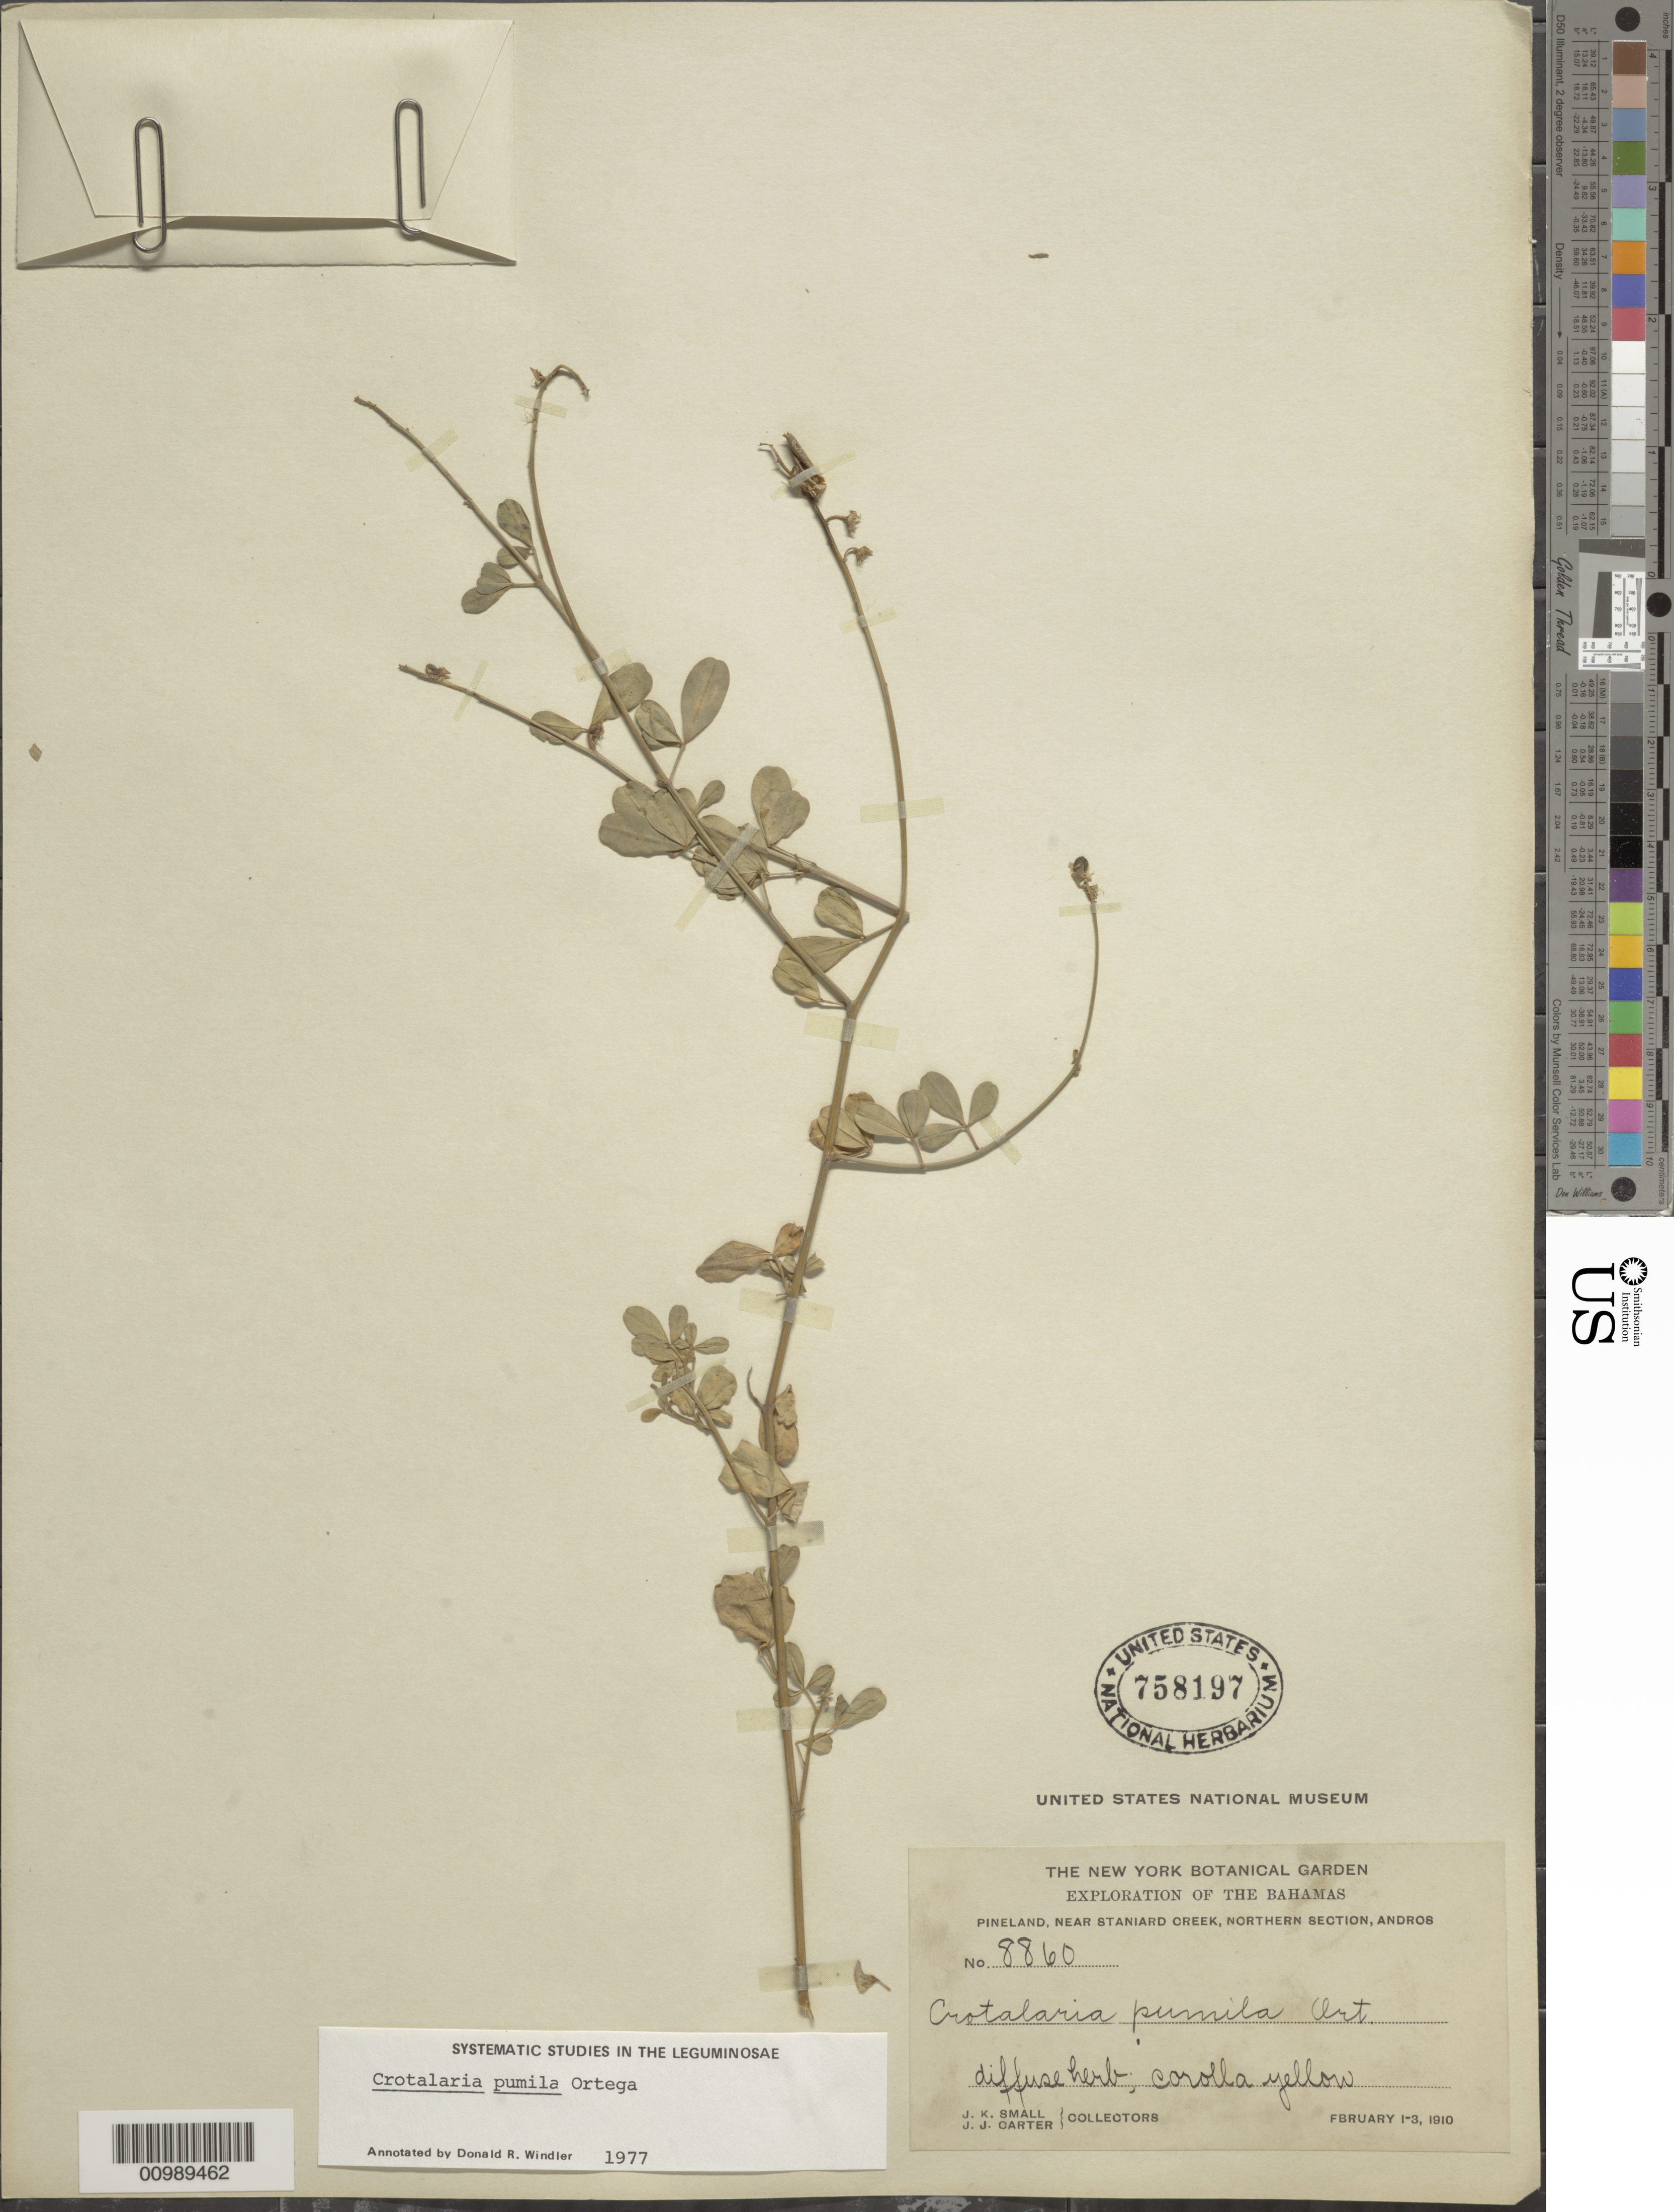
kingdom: Plantae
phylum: Tracheophyta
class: Magnoliopsida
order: Fabales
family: Fabaceae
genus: Crotalaria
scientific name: Crotalaria pumila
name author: Ortega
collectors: J. K. Small & J. J. Carter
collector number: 8860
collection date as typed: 01 Feb 1910 to 03 Feb 1910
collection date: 1910-02-01/1910-02-03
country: Bahamas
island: Andros I.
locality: Pineland, near Staniard Creek, Northern section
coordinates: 0 N, 0 E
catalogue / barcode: US 758197